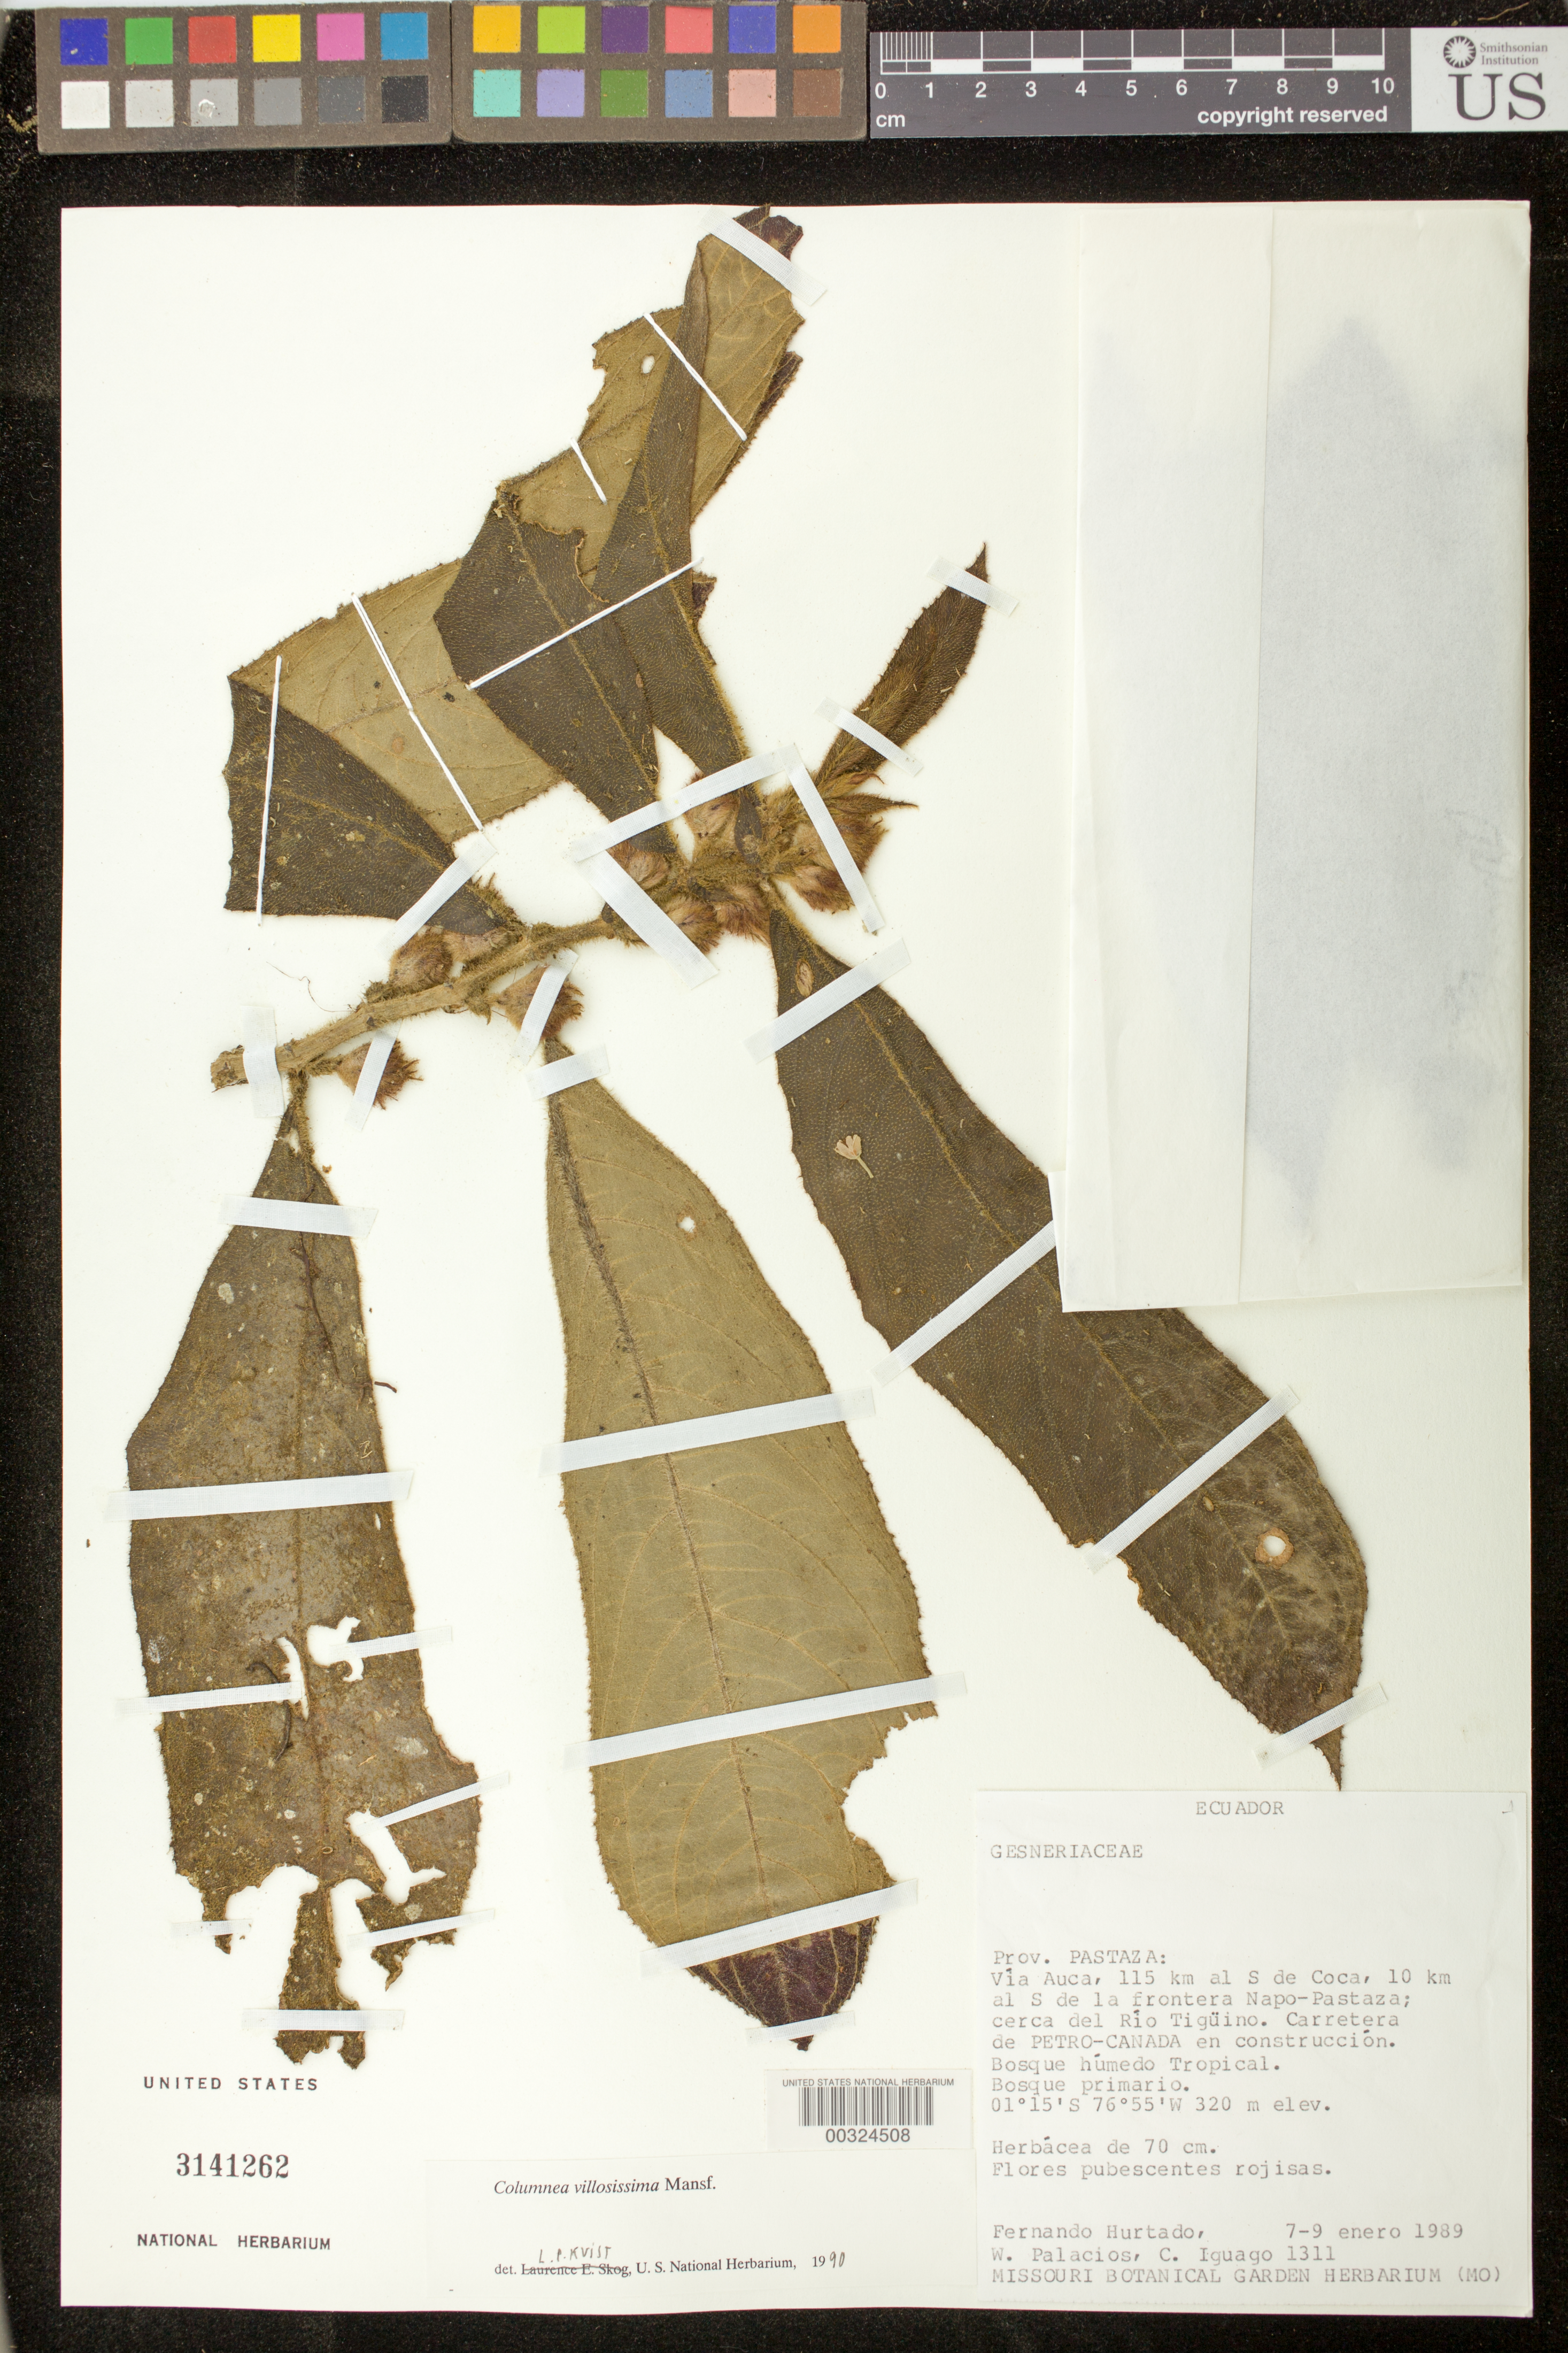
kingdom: Plantae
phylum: Tracheophyta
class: Magnoliopsida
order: Lamiales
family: Gesneriaceae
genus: Columnea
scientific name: Columnea villosissima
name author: Mansf.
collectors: F. Hurtado, W. Palacios & C. Iguago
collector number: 1311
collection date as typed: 7-9 Jan 1989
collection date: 1989-01-07/1989-01-09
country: Ecuador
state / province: Pastaza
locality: Via Auca, 115 km S of Coca, 10 km S of Napo - Pastaza border, near Rio Tiguino, Petro-Canada highway under construction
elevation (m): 320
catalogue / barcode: US 3141262